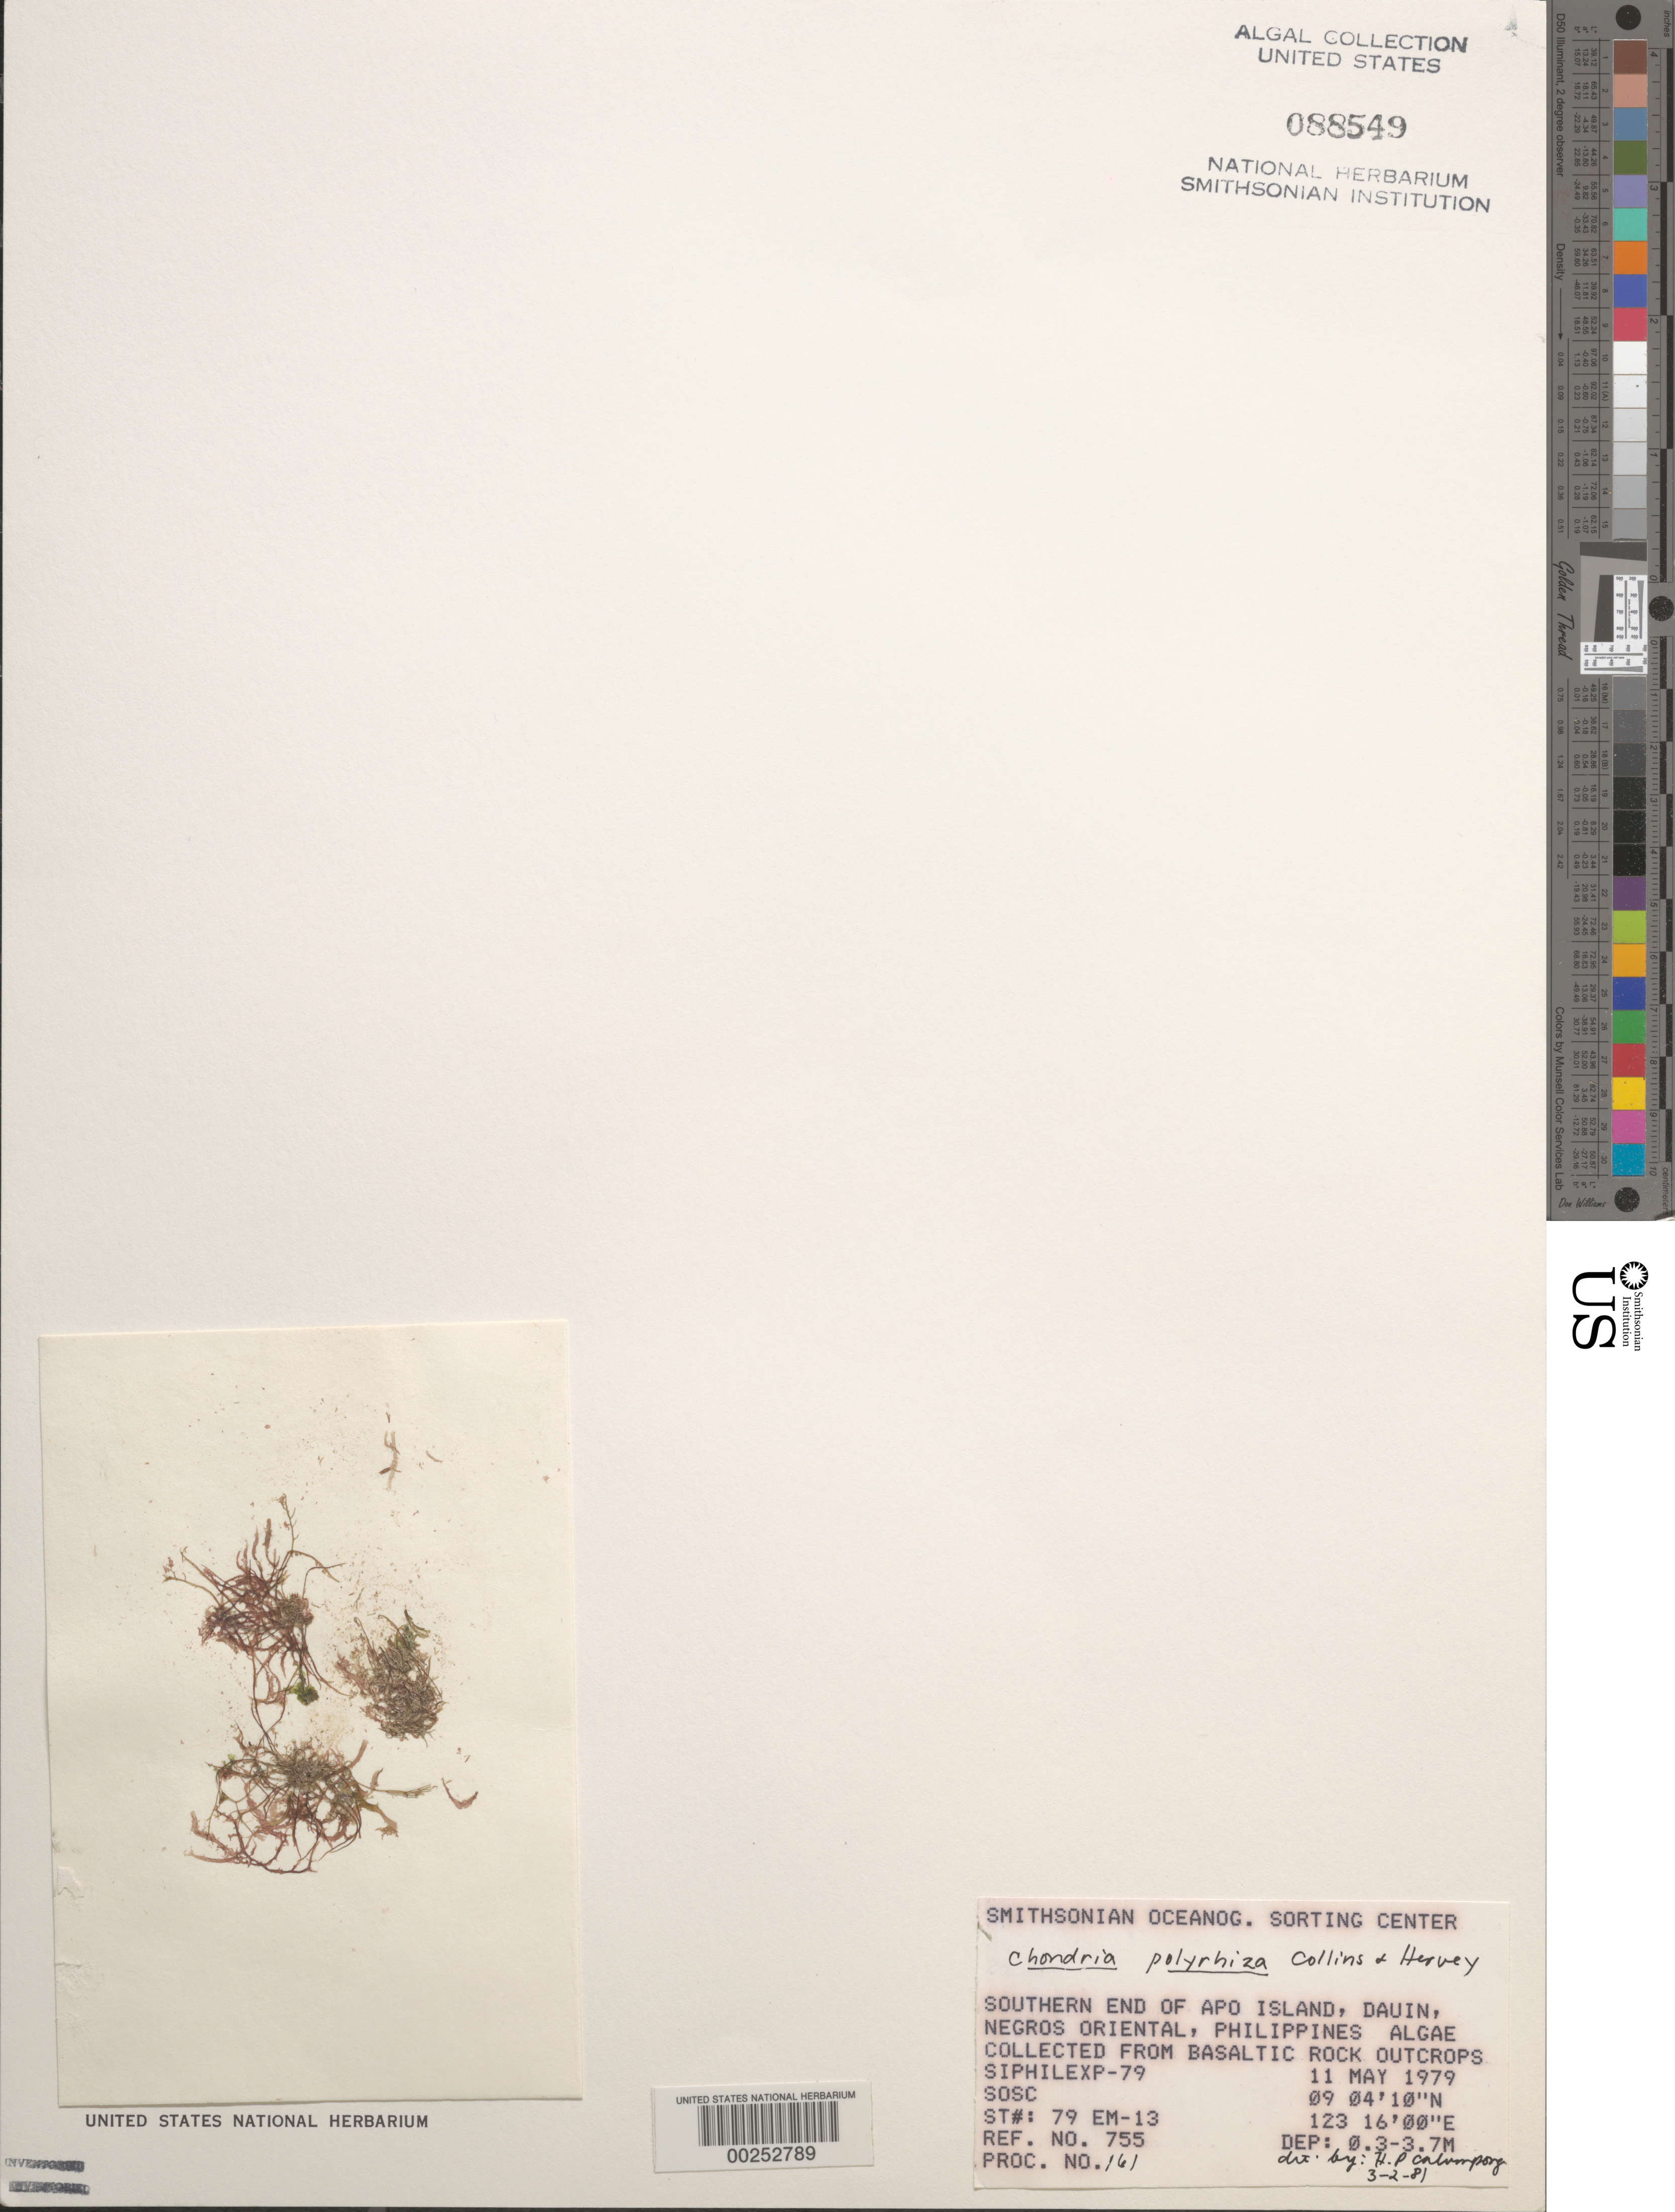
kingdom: Plantae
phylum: Rhodophyta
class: Florideophyceae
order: Ceramiales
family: Rhodomelaceae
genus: Chondria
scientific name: Chondria polyrhiza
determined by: Calumpong, H. P.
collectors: SOSC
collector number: Station 79 Em-13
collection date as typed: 11 May 1979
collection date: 1979-05-11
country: Philippines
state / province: Central Visayas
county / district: Negros Oriental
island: Negros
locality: Apo Island, Dauin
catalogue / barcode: US 88549